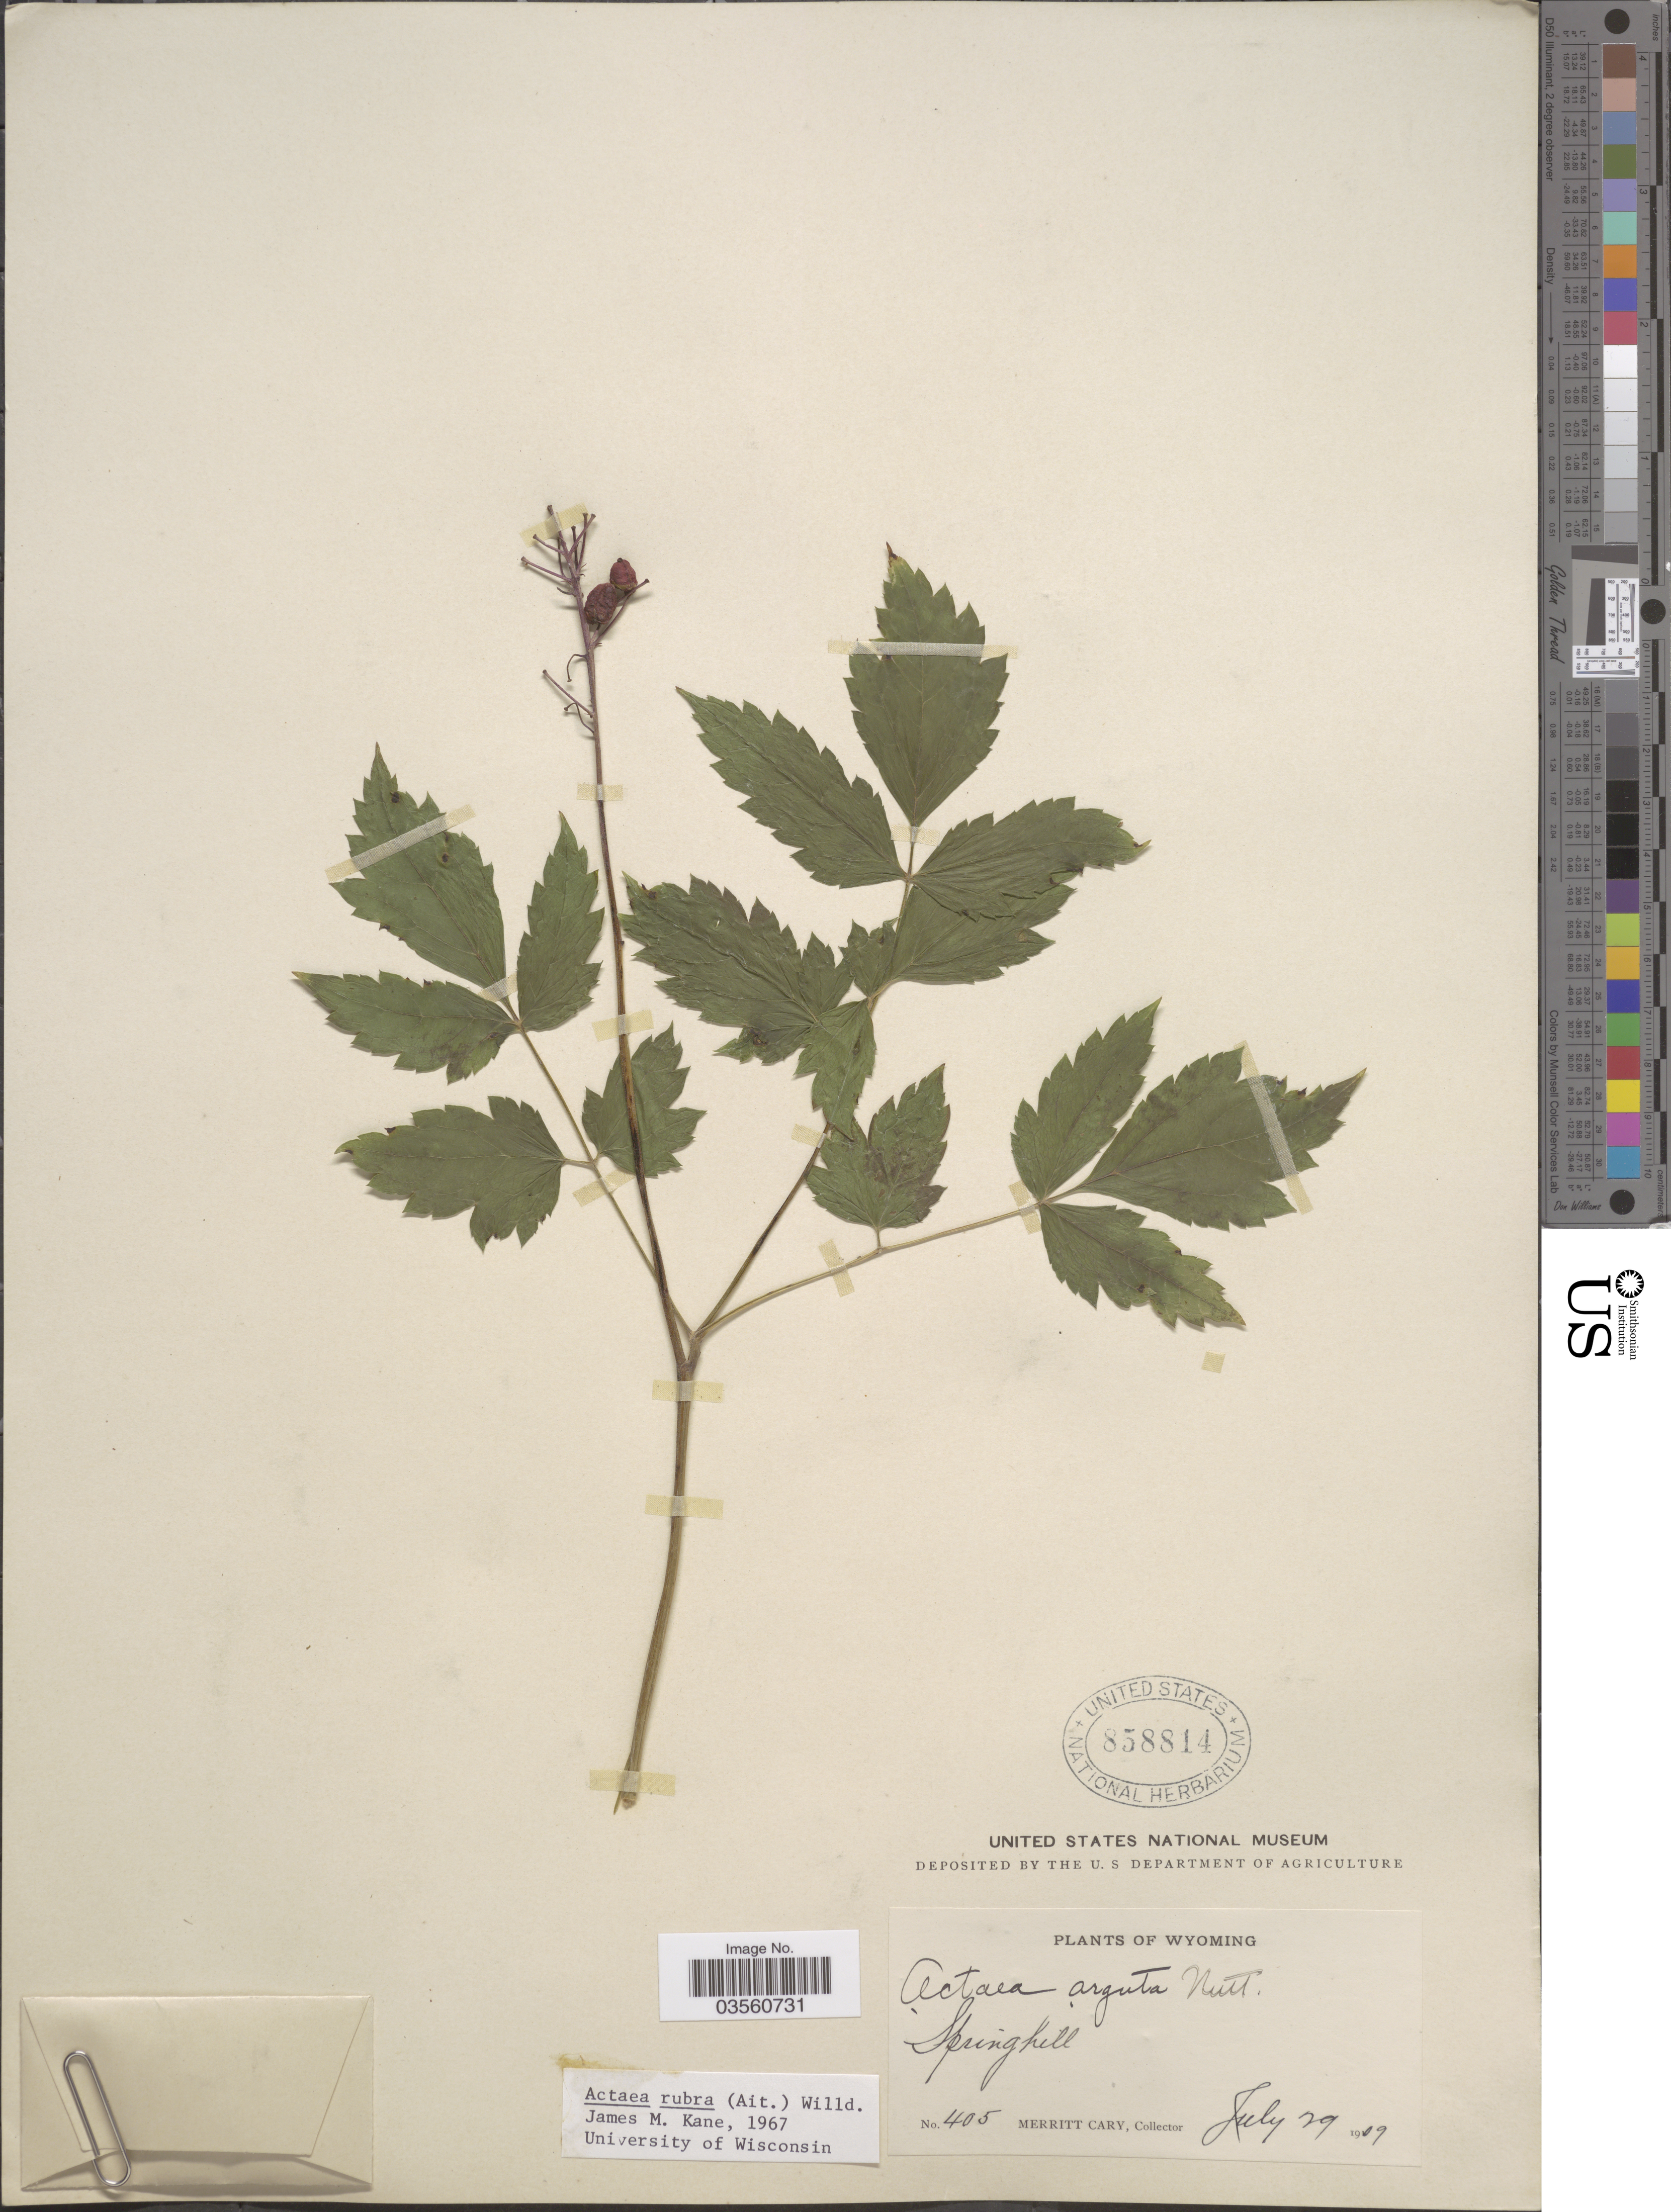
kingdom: Plantae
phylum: Tracheophyta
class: Magnoliopsida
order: Ranunculales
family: Ranunculaceae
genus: Actaea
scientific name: Actaea rubra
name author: (Aiton) Willd.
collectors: M. Cary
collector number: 405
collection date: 1909-07-29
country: United States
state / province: Wyoming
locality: Springhill.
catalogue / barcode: US 858814